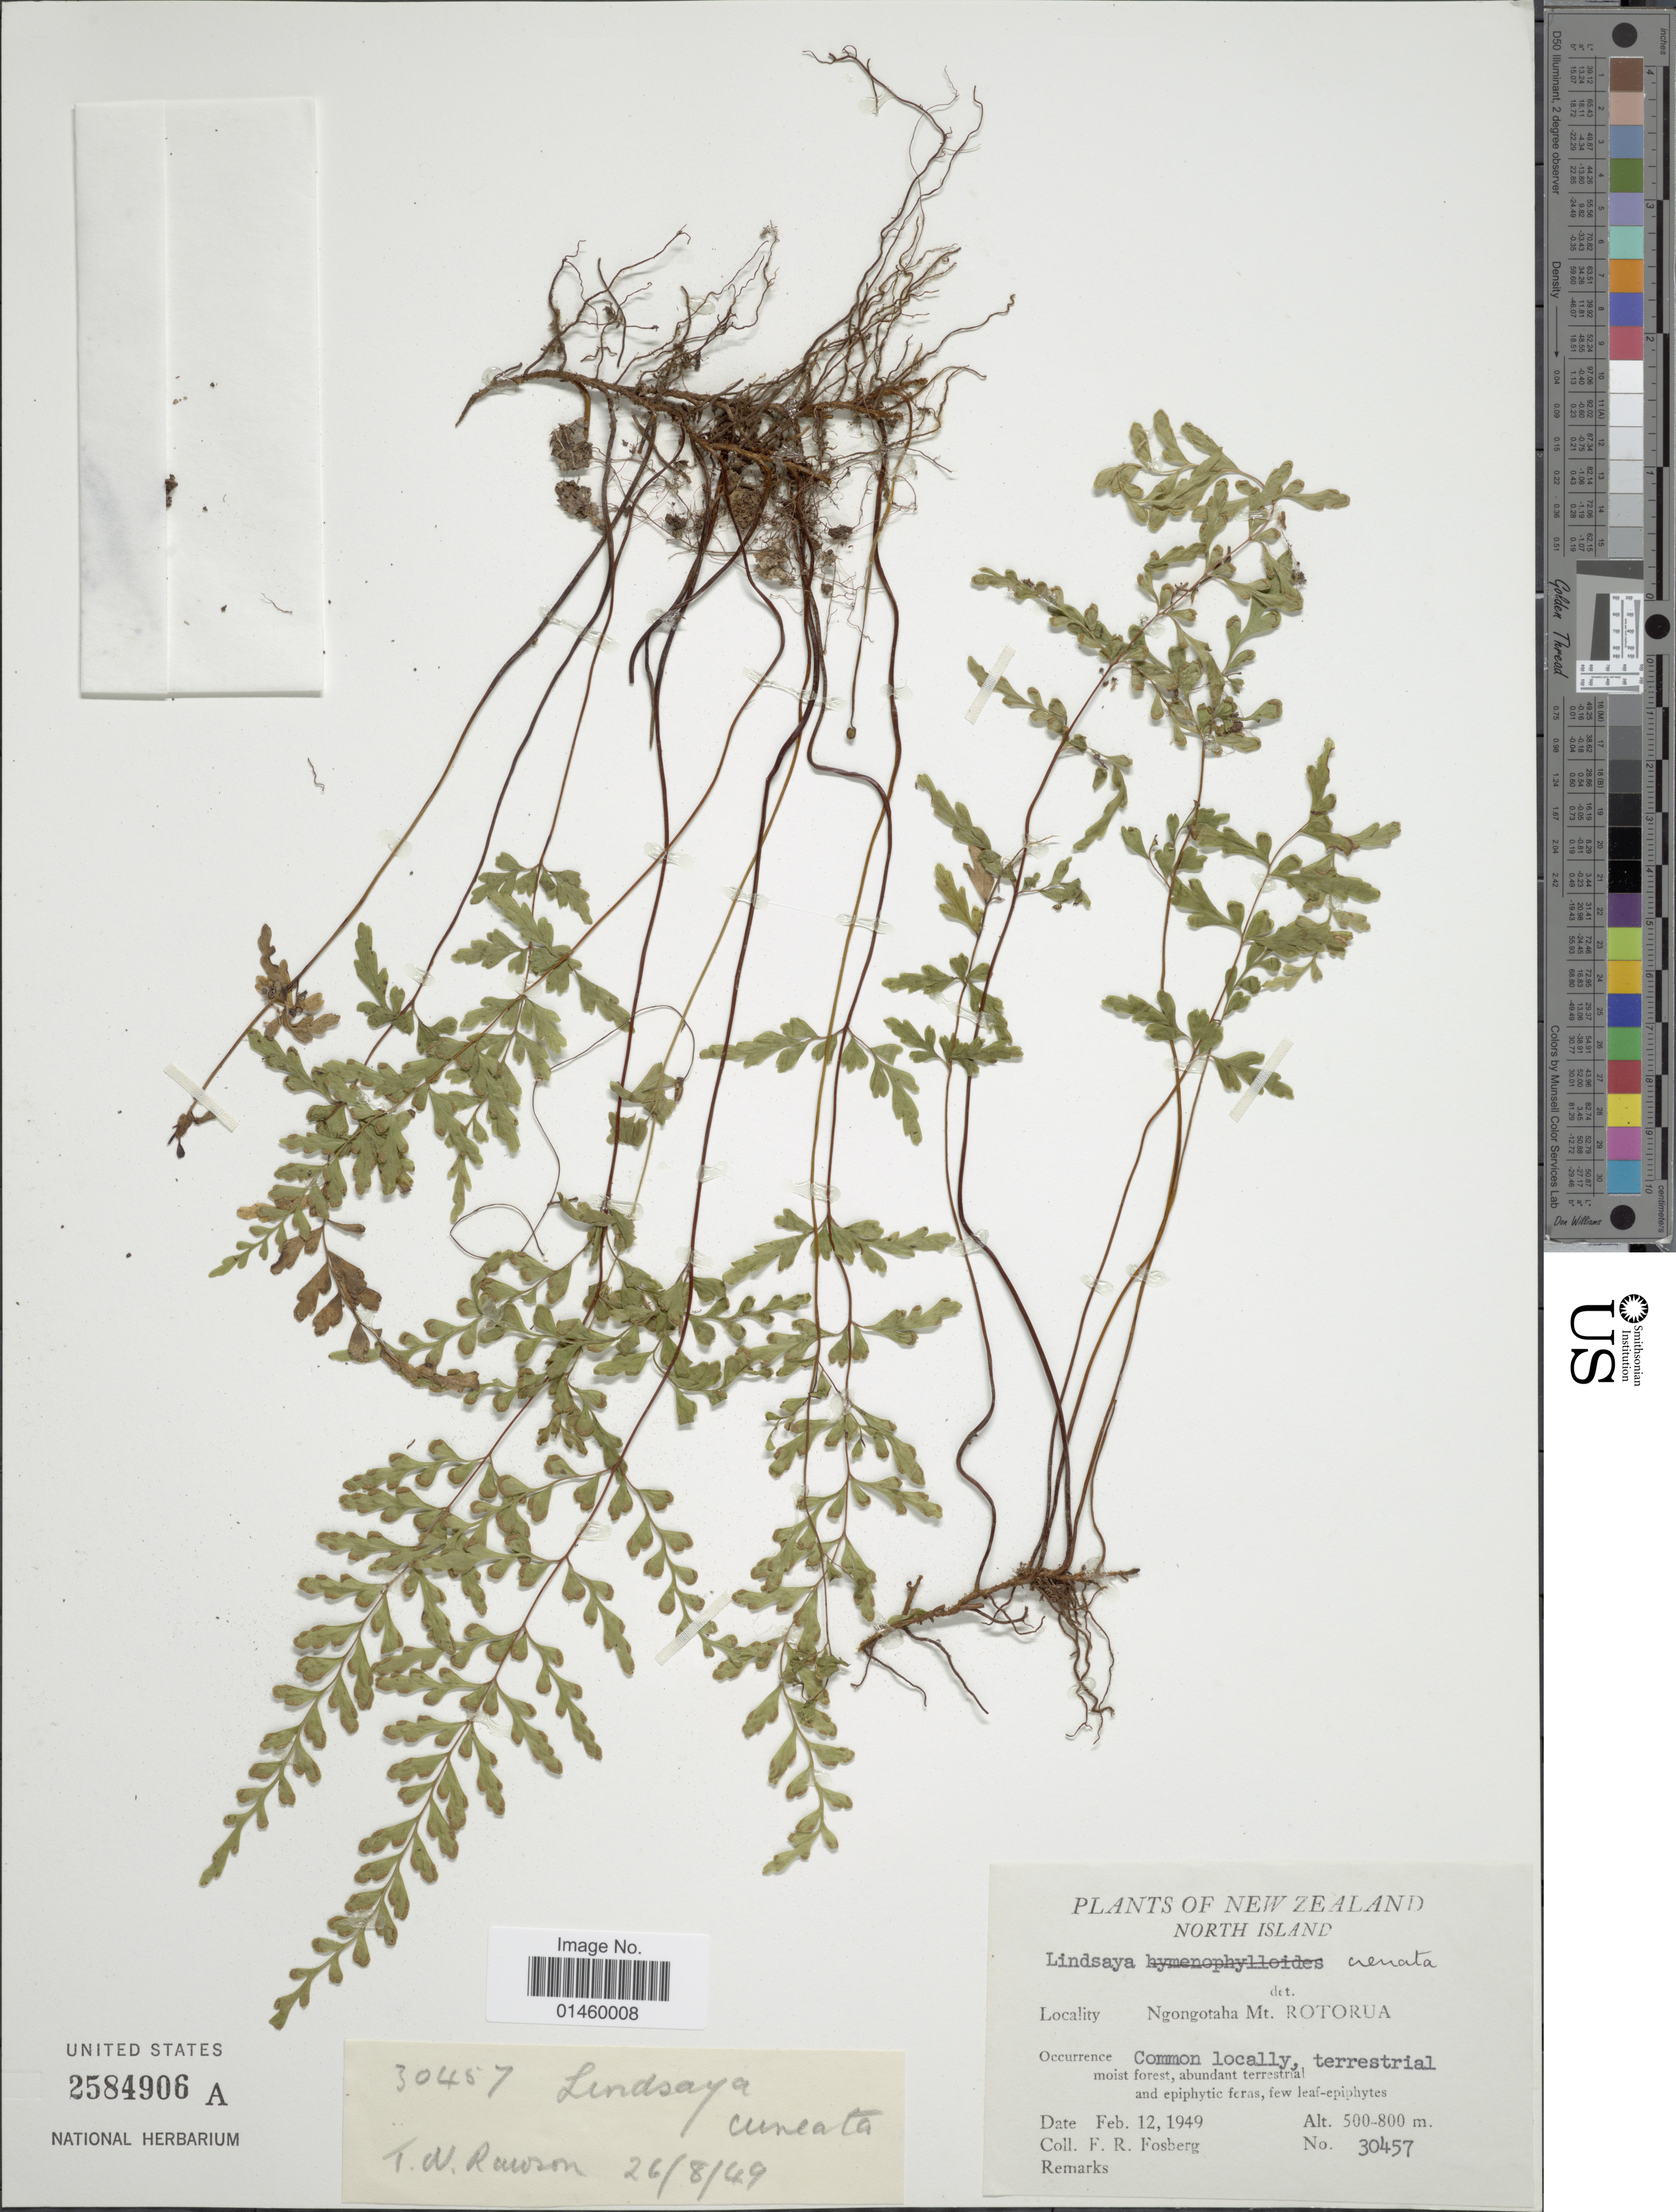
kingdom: Plantae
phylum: Tracheophyta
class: Polypodiopsida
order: Polypodiales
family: Lindsaeaceae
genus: Lindsaea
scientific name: Lindsaea trichomanoides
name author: Dryand.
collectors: F. R. Fosberg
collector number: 30457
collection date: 1949-02-12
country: New Zealand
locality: North Island. Ngongotaha Mt. Rotorua.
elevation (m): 500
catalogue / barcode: US 2584906A